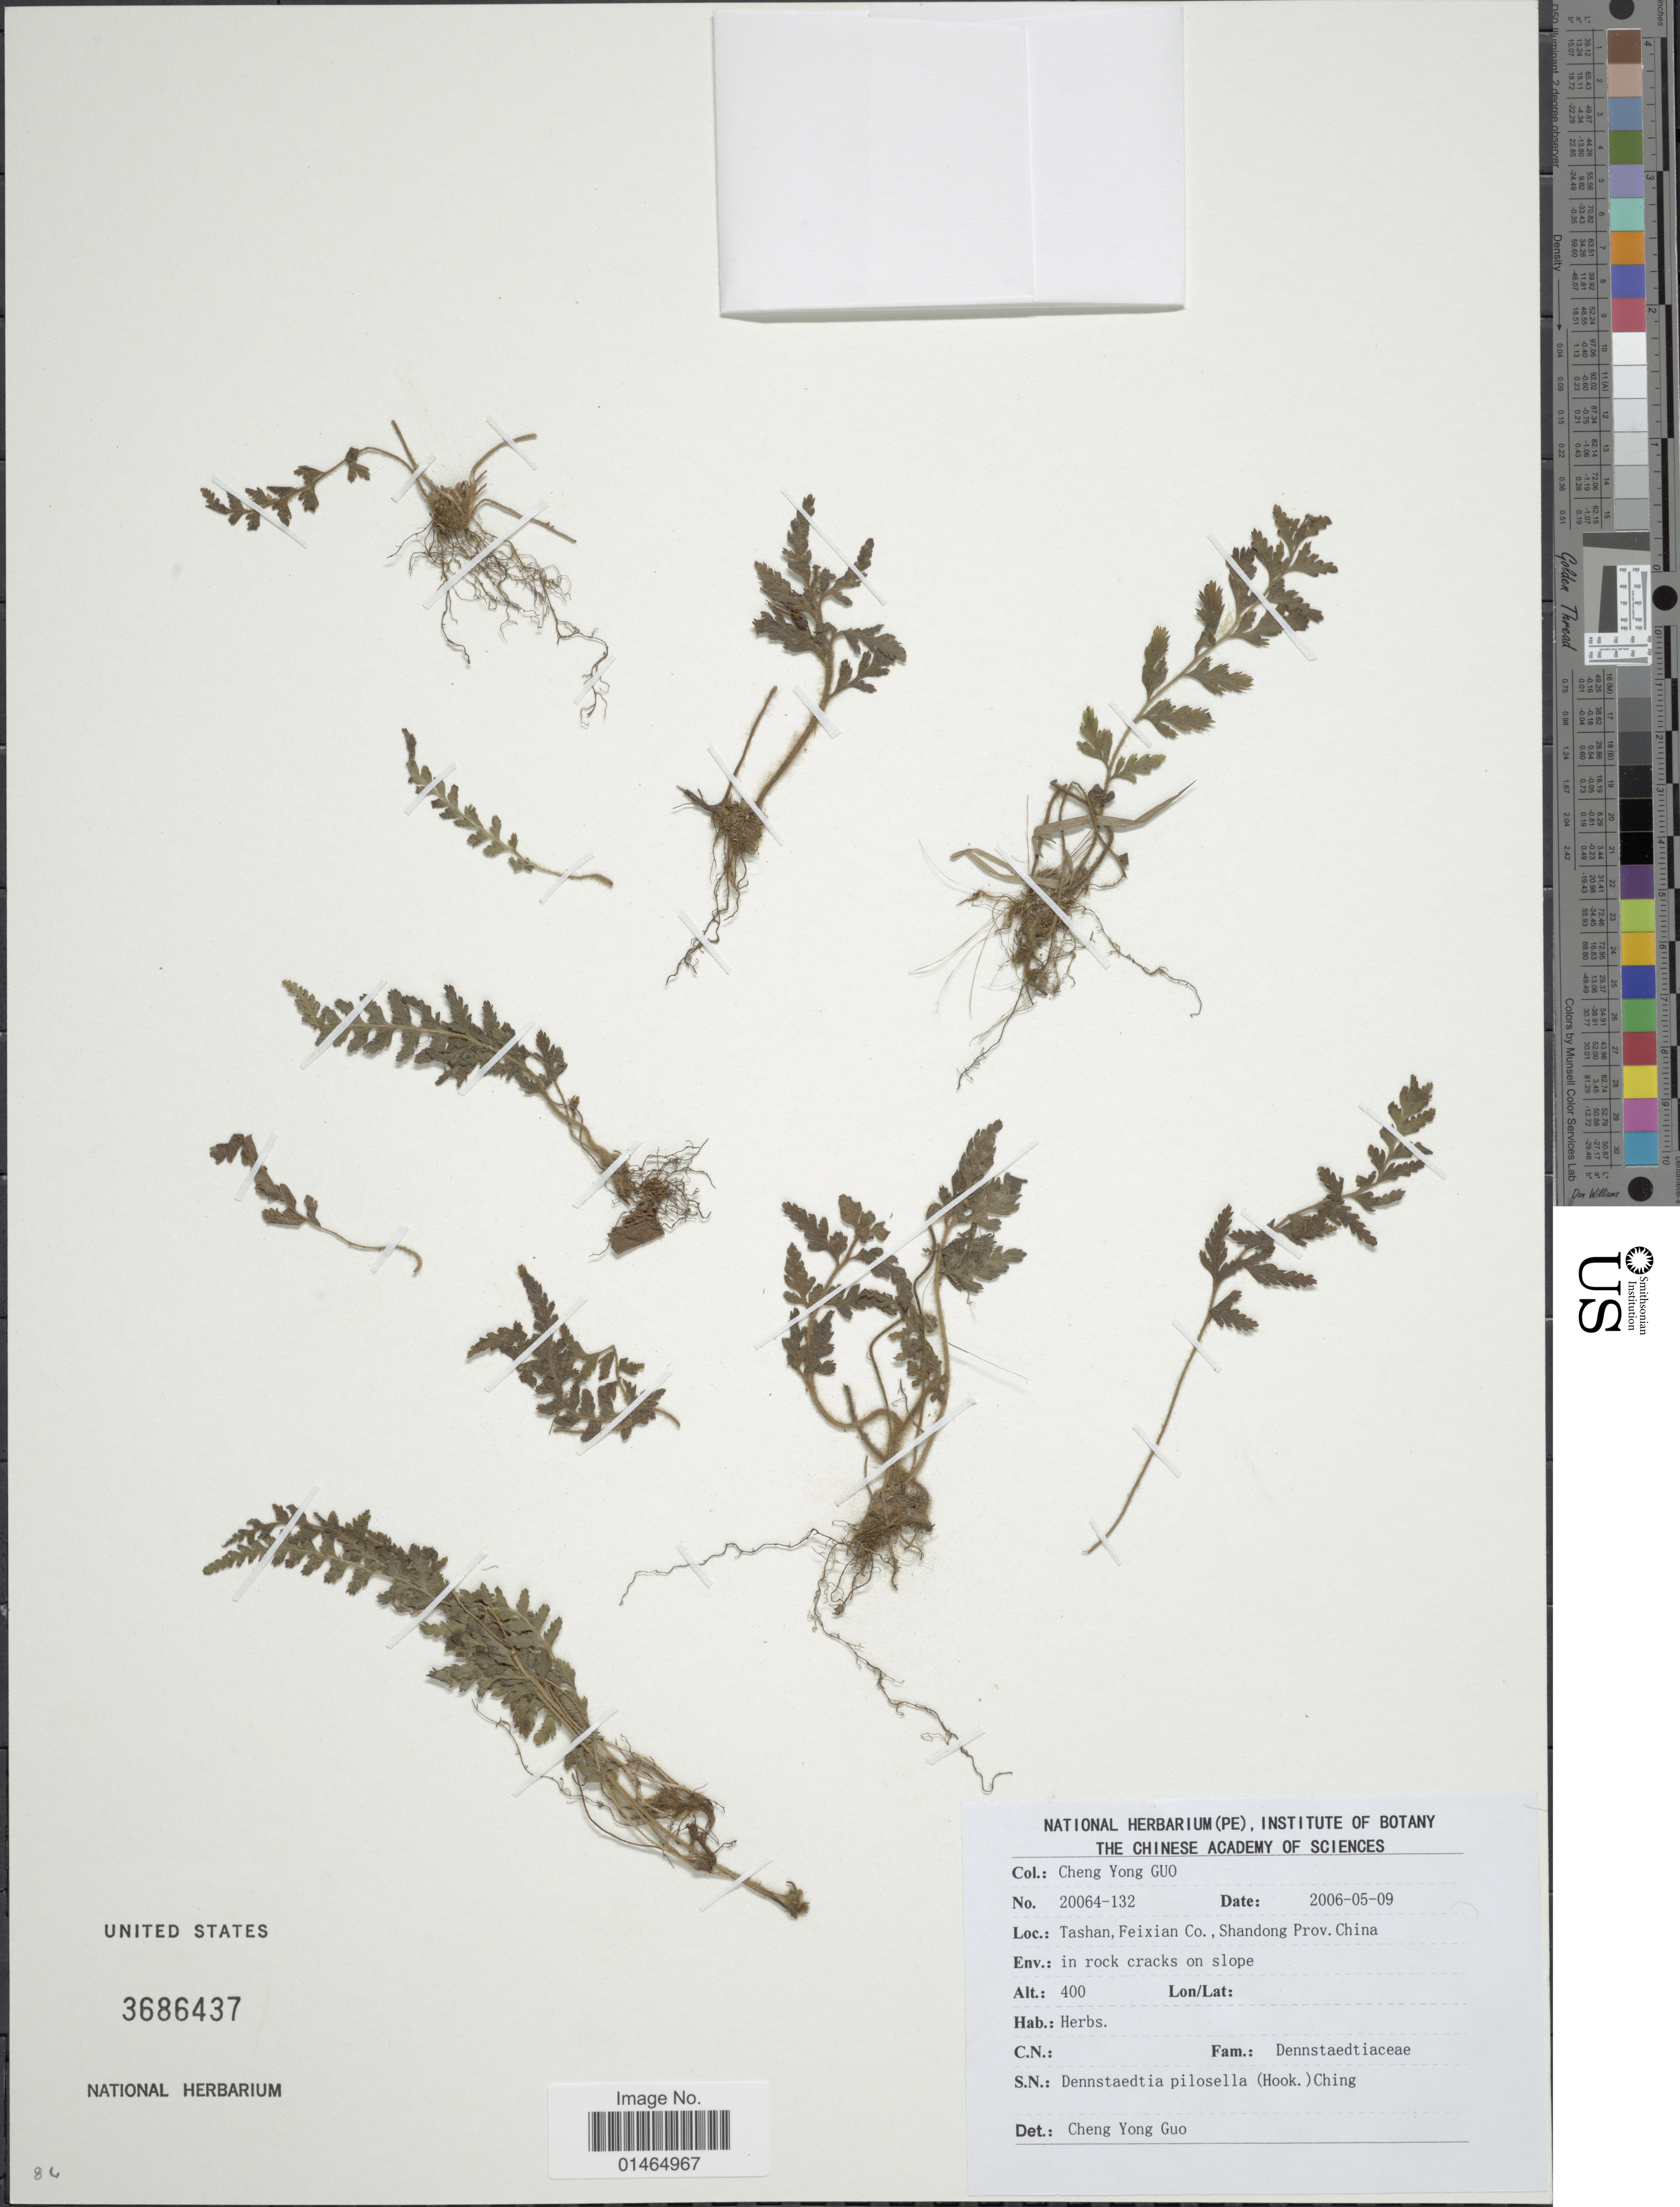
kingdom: Plantae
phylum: Tracheophyta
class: Polypodiopsida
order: Polypodiales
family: Dennstaedtiaceae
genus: Dennstaedtia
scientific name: Dennstaedtia hirsuta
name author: (Sw.) Mett. ex Miq.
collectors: C. Y. Guo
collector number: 20064-132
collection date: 2006-05-09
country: China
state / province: Shandong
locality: Tashan, Feixian Co.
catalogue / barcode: US 3686437